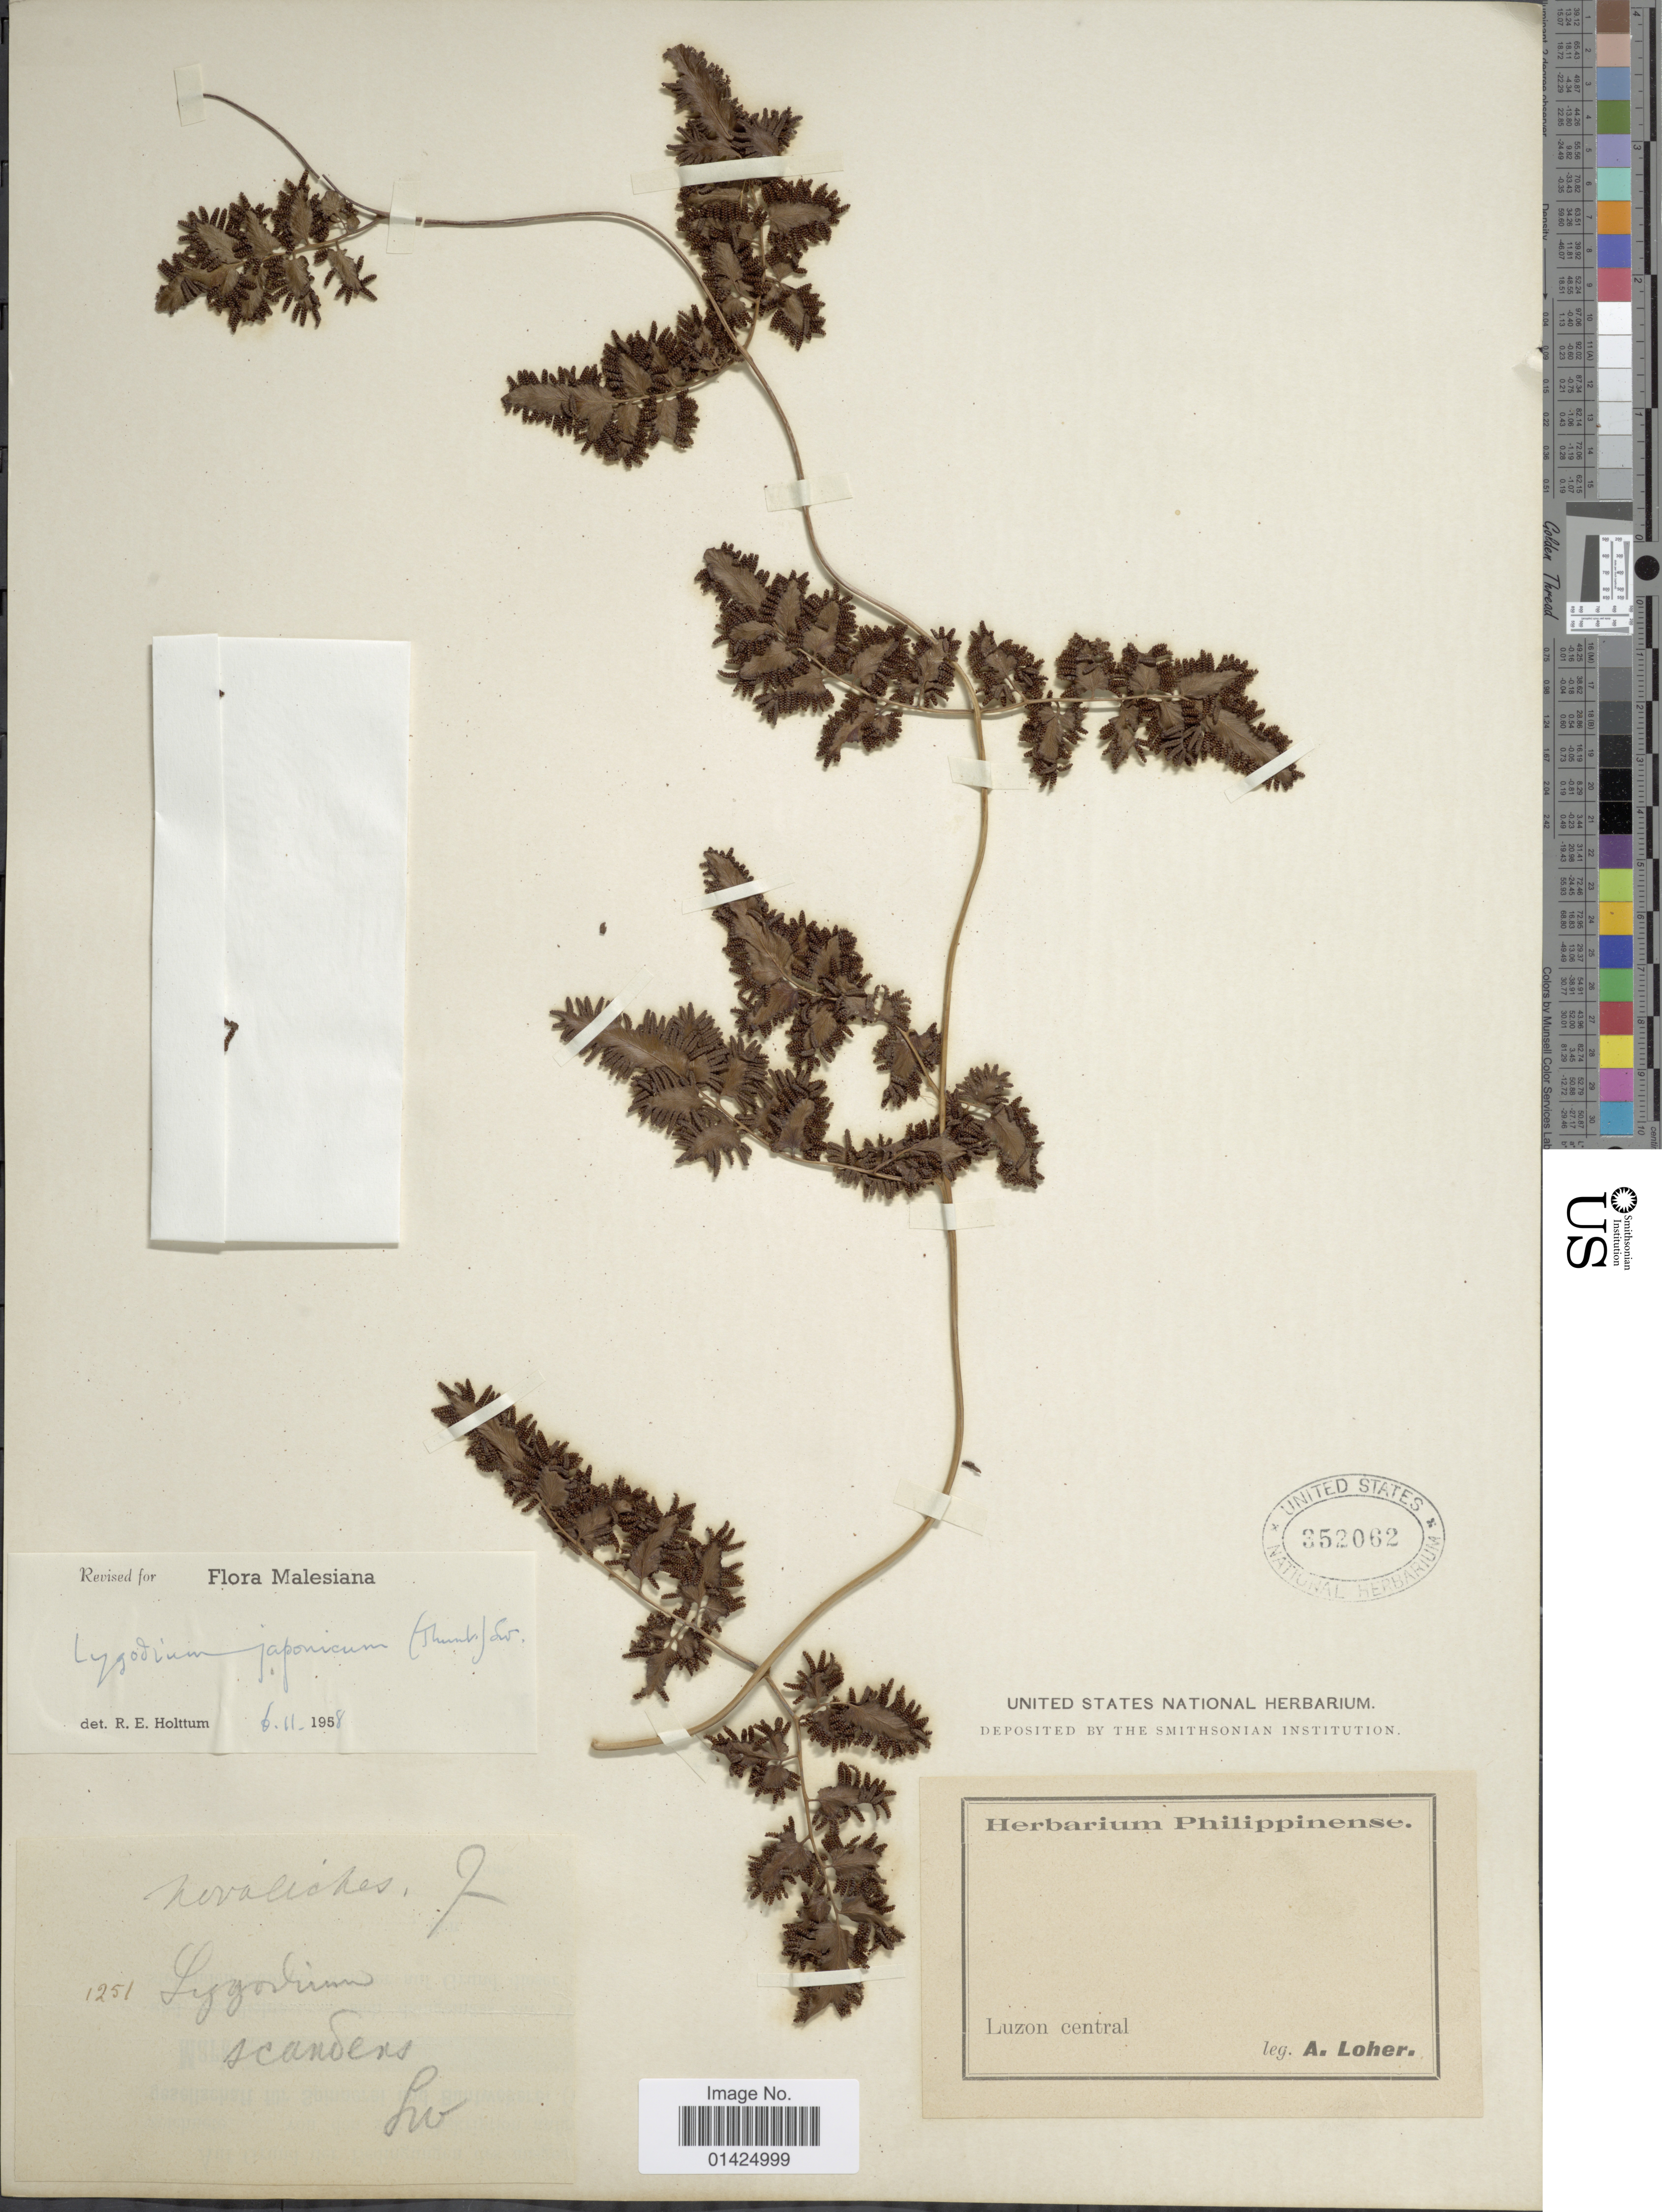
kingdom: Plantae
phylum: Tracheophyta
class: Polypodiopsida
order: Schizaeales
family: Lygodiaceae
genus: Lygodium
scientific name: Lygodium japonicum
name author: (Thunb.) Sw.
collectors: A. Loher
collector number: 1251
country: Philippines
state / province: Central Luzon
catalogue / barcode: US 352062